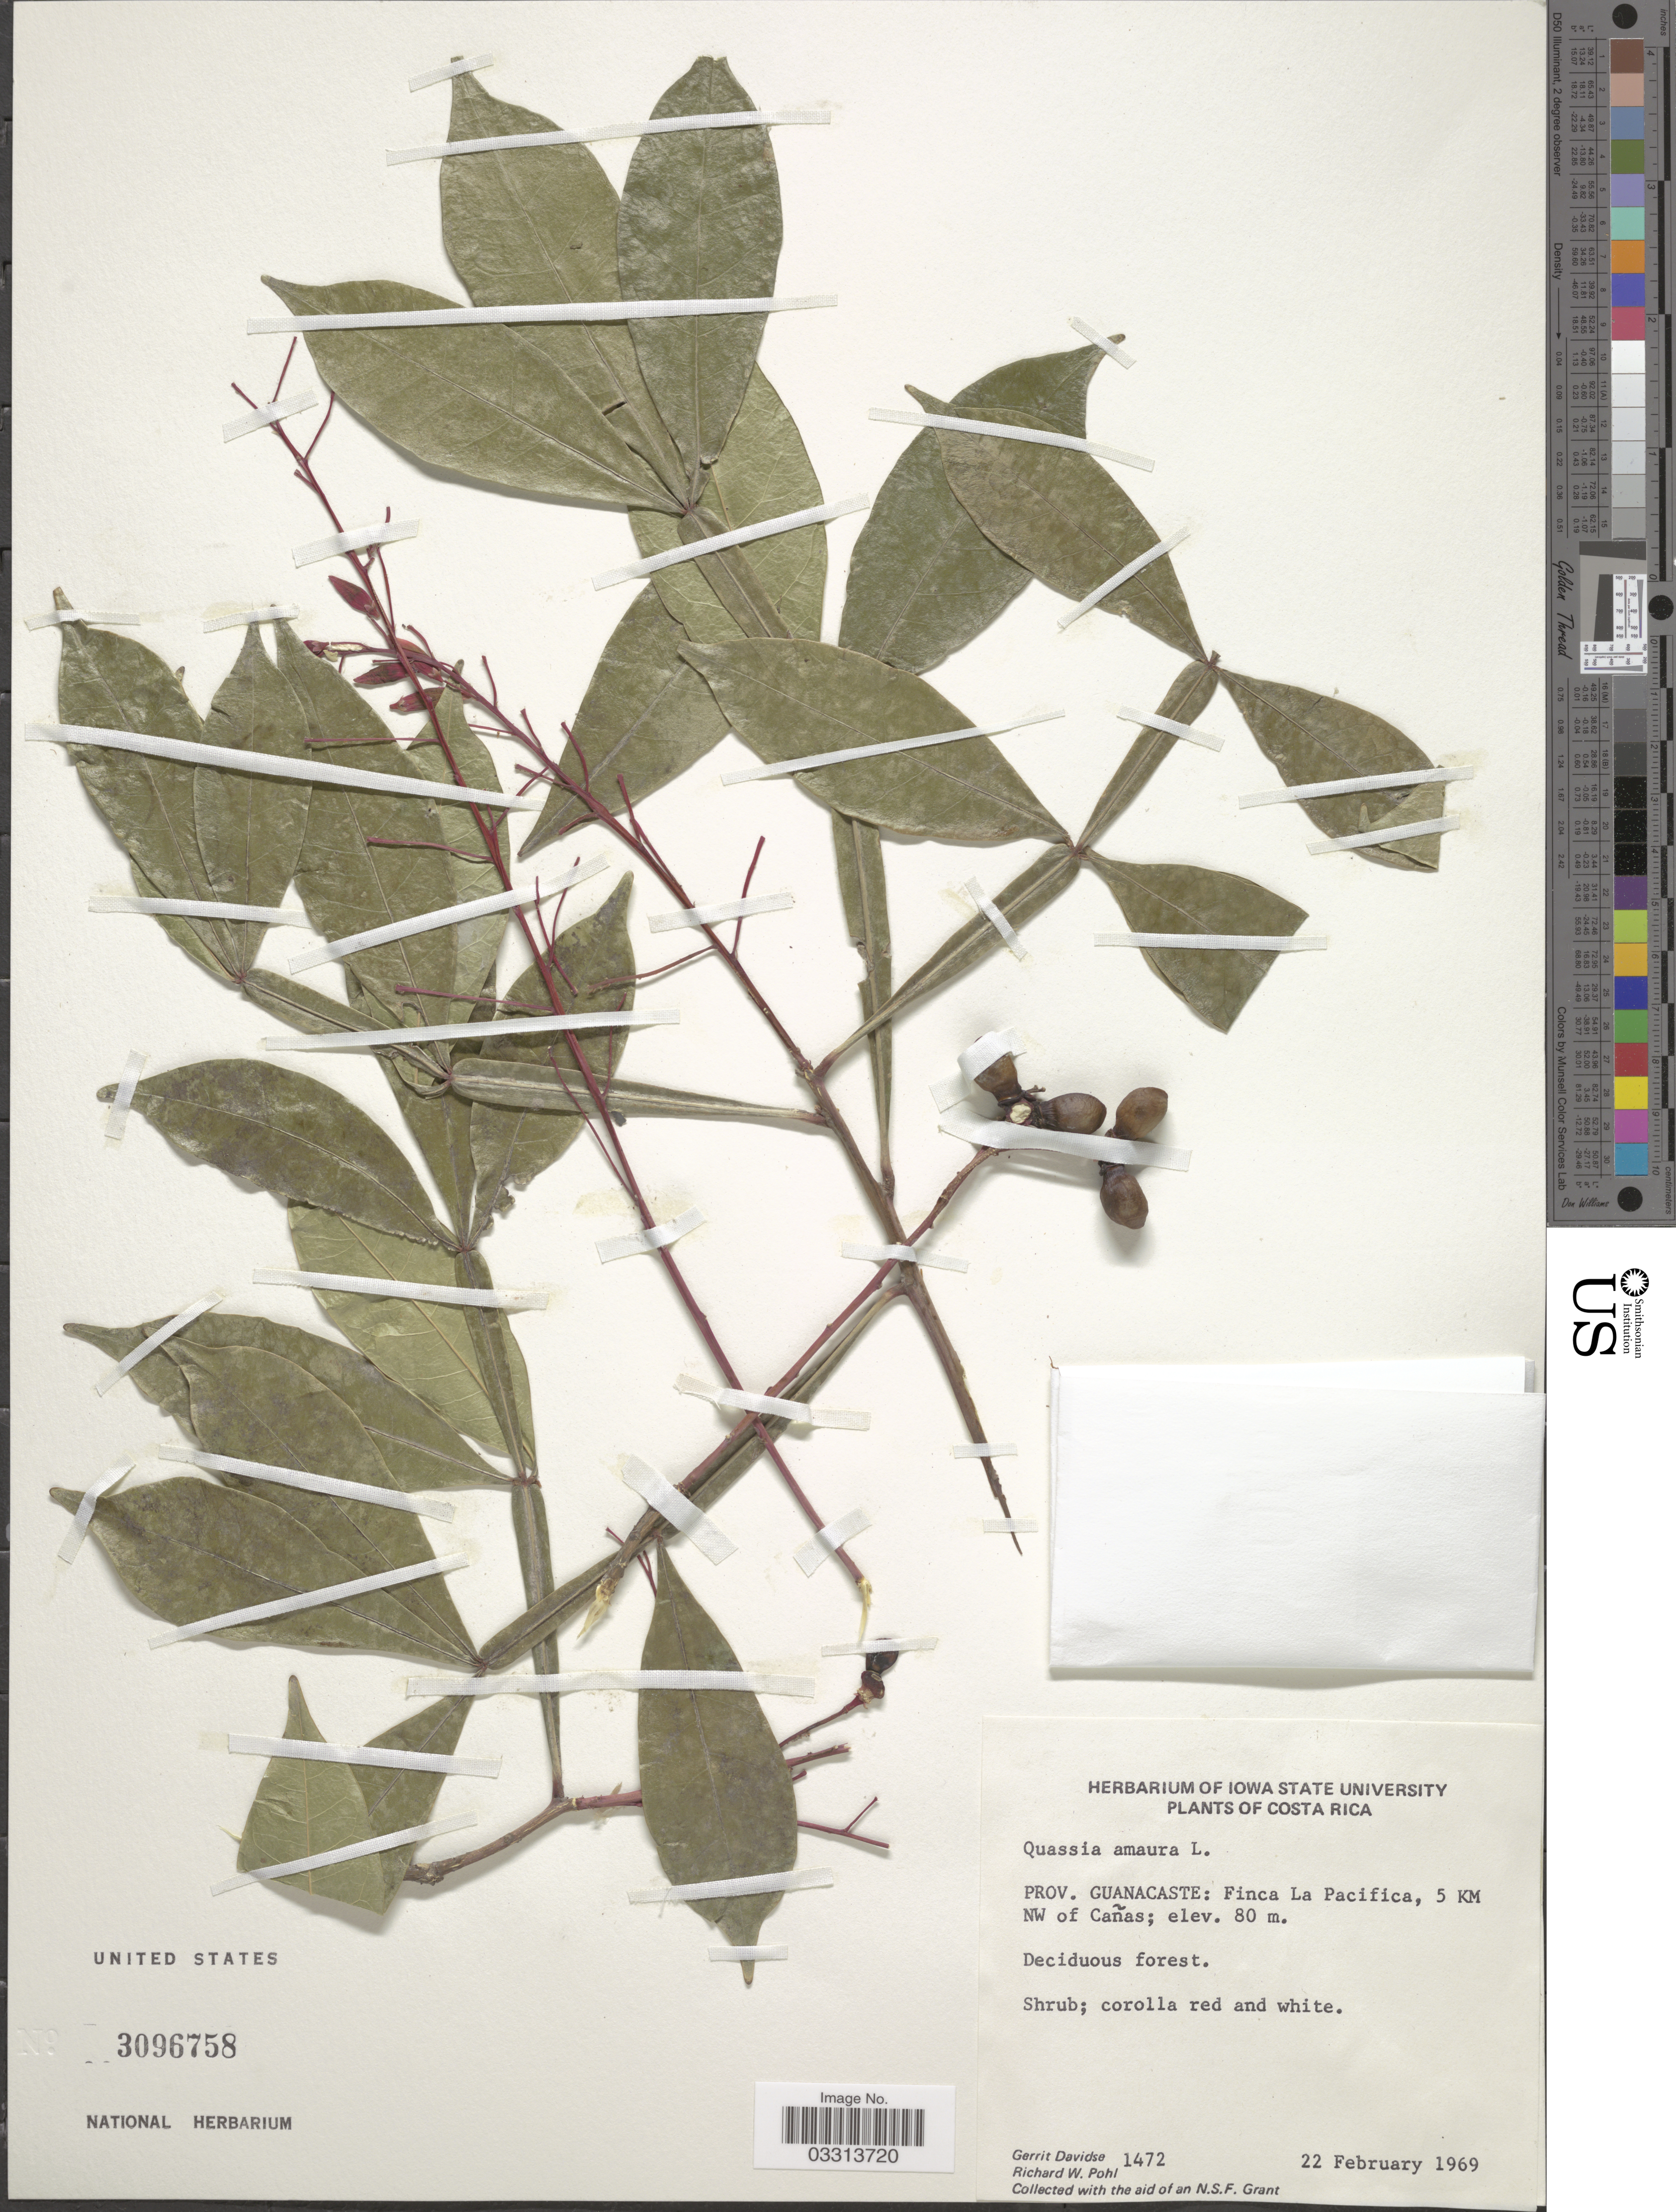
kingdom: Plantae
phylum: Tracheophyta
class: Magnoliopsida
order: Sapindales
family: Simaroubaceae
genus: Quassia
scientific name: Quassia amara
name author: L.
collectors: G. Davidse & R. W. Pohl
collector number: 1472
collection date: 1969-02-22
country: Costa Rica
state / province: Guanacaste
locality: Finca La Pacifica, 5 KM NW of Cañas.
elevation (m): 80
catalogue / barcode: US 3096758